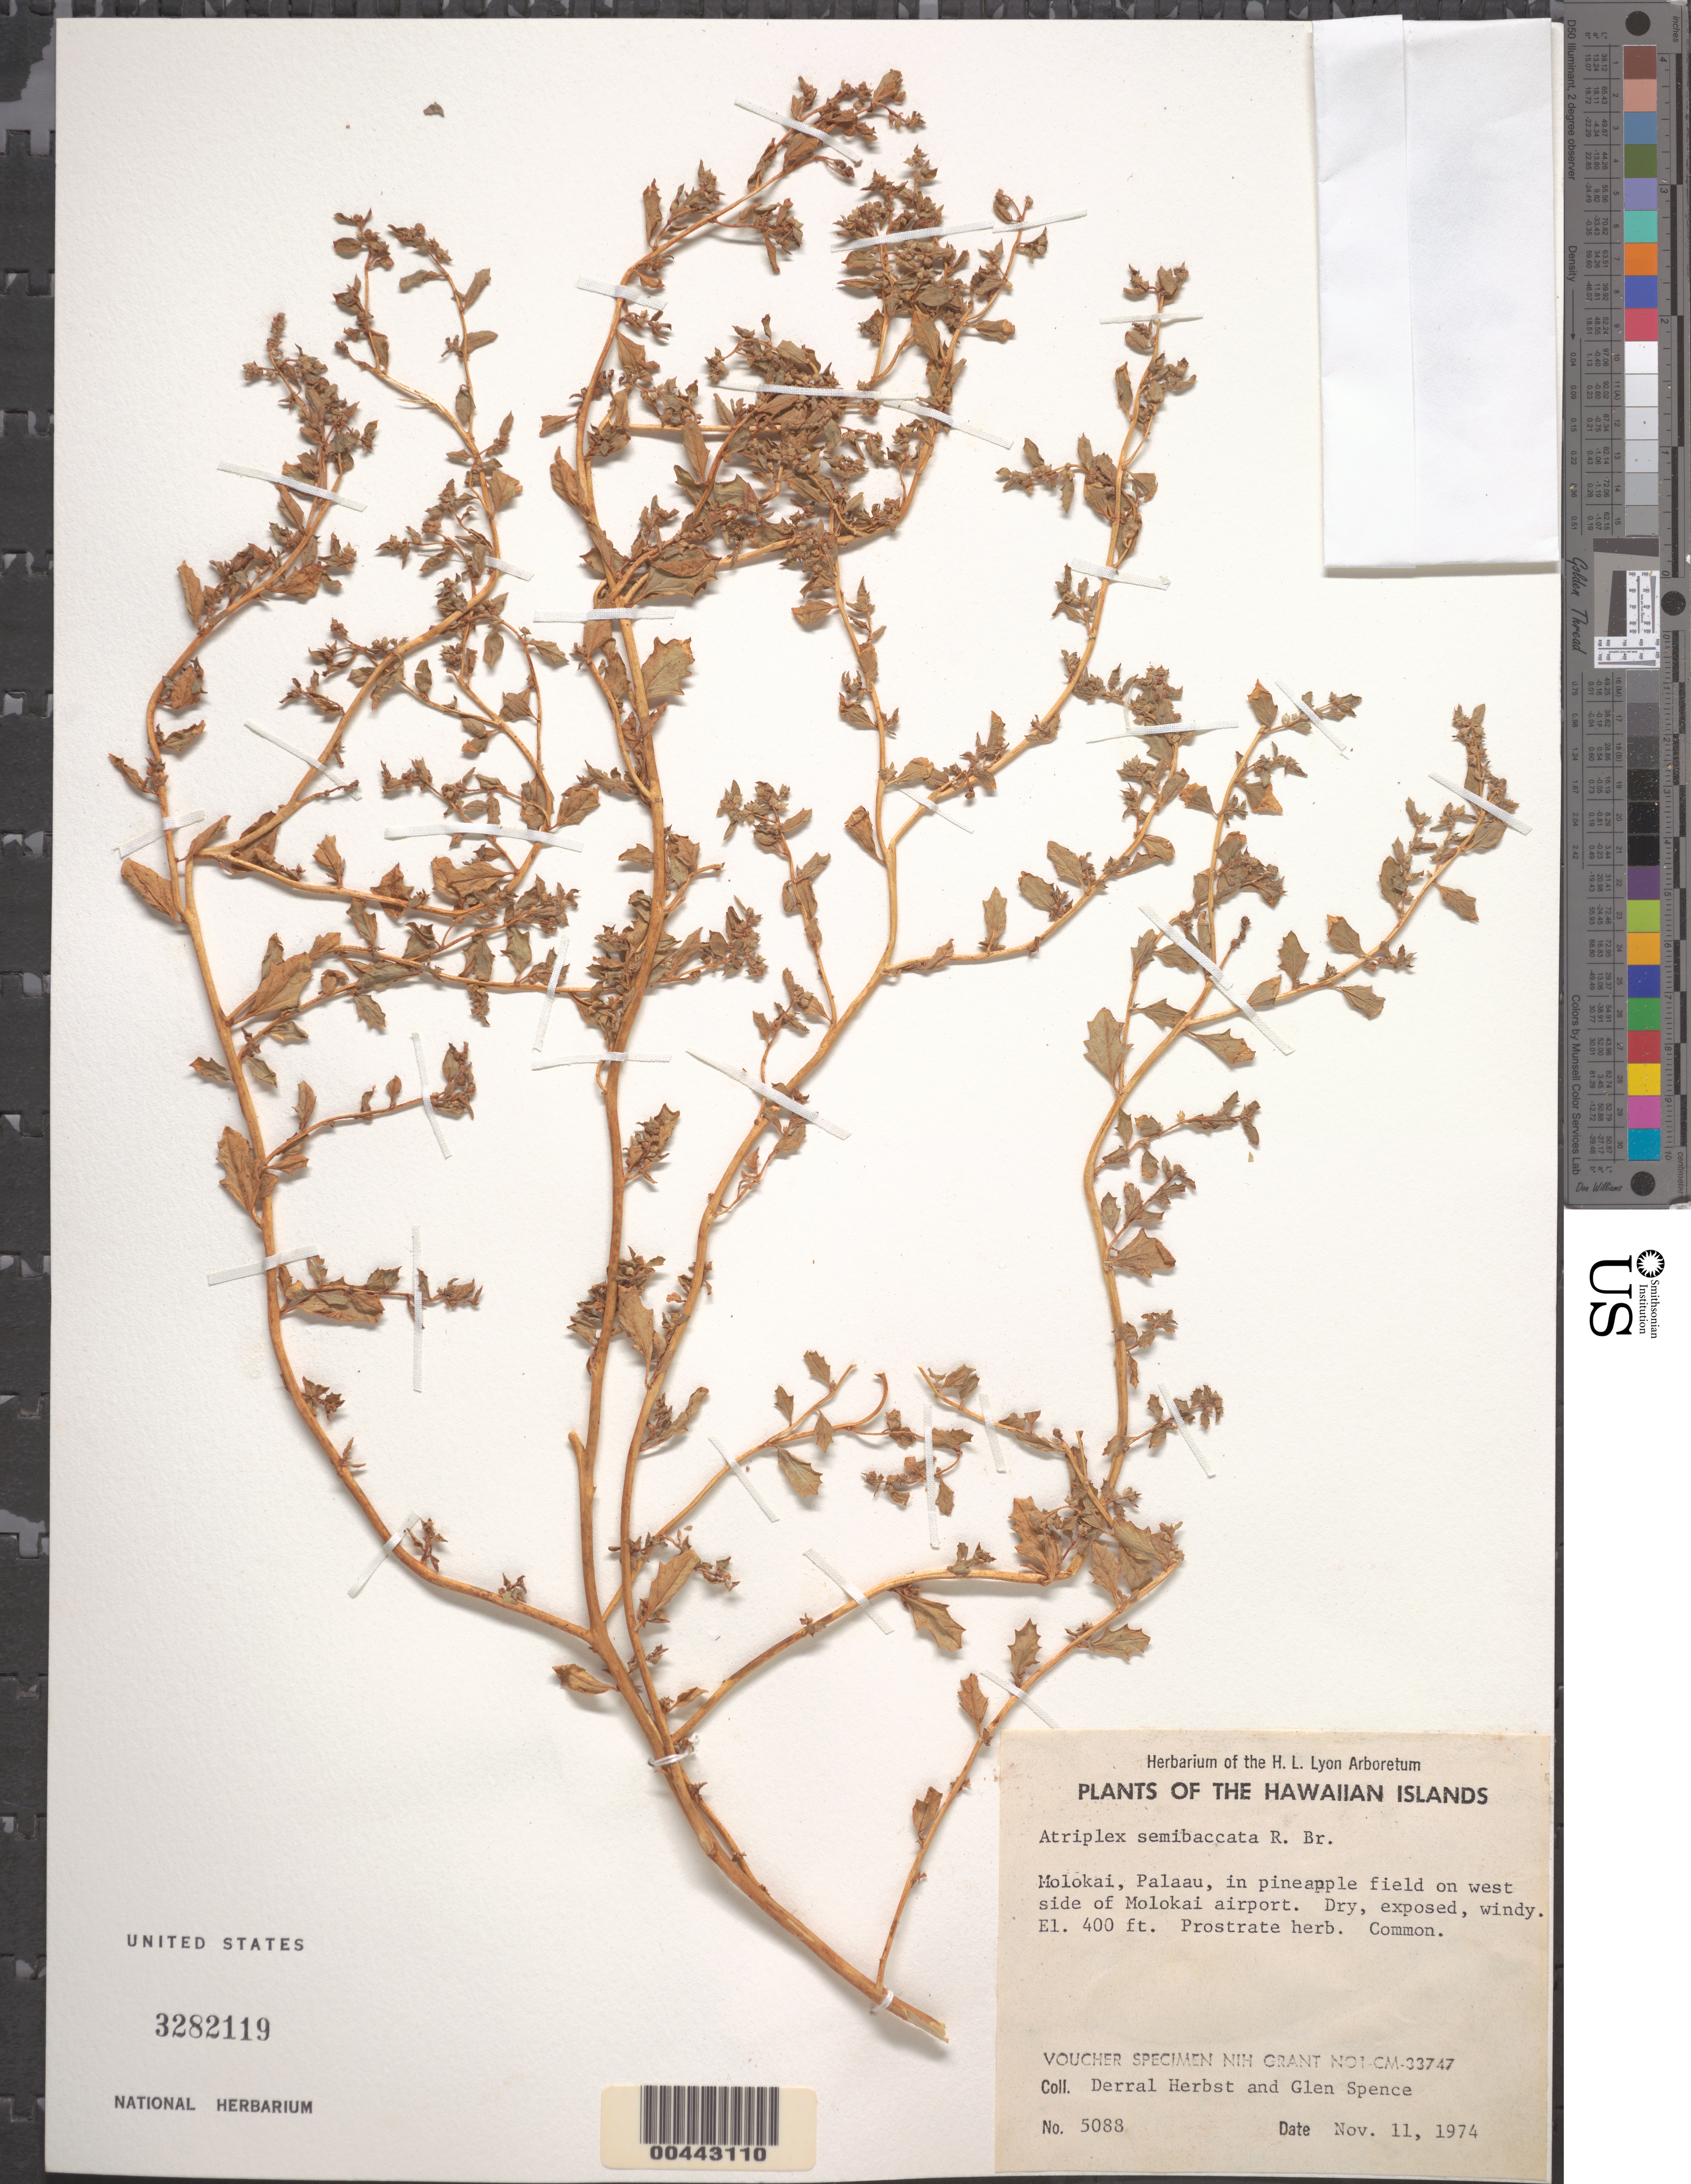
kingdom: Plantae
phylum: Tracheophyta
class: Magnoliopsida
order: Caryophyllales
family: Amaranthaceae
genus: Atriplex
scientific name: Atriplex semibaccata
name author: R. Br.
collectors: D. R. Herbst & G. Spence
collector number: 5088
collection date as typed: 11 Nov 1974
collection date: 1974-11-11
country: United States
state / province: Hawaii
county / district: Maui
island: Moloka'i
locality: Palaau, on W side of Molokai Airport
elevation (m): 122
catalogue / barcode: US 3282119